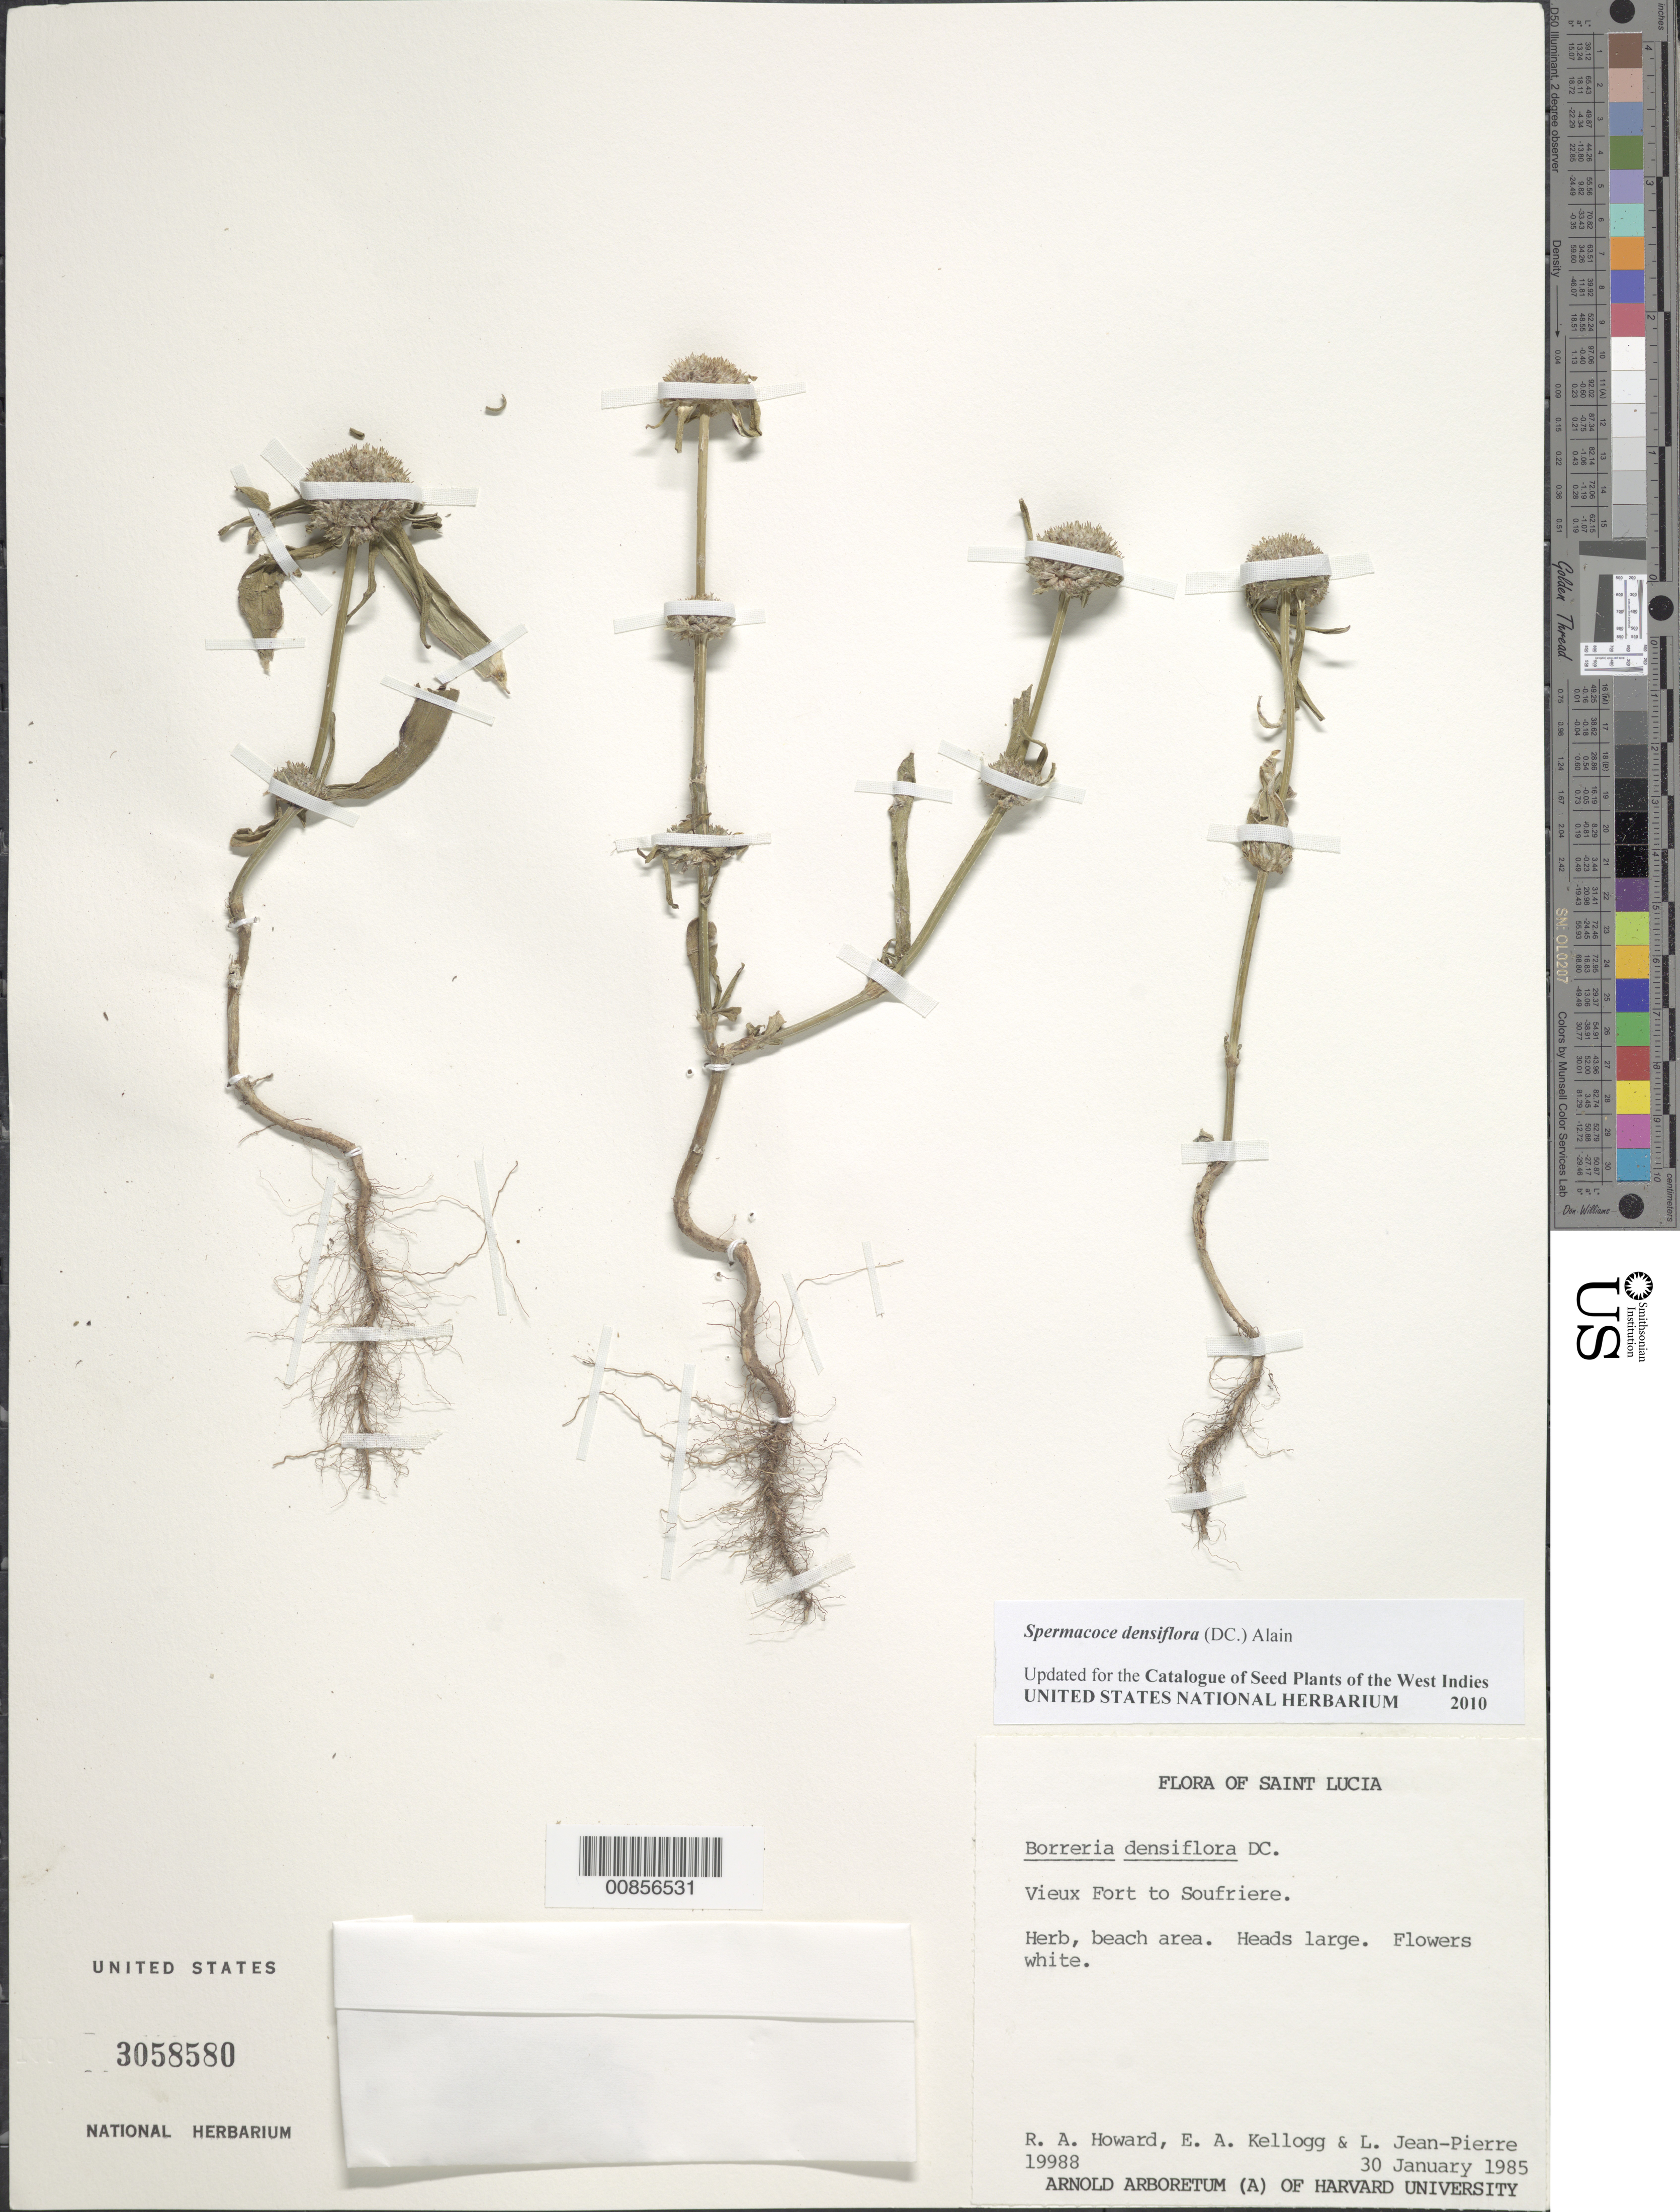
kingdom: Plantae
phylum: Tracheophyta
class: Magnoliopsida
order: Gentianales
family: Rubiaceae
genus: Spermacoce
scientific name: Spermacoce densiflora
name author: (DC.) Alain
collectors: R. A. Howard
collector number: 19988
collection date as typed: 30 Jan 1985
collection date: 1985-01-30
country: St. Lucia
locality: Vieux Fort to Soufriere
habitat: Beach area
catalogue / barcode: US 3058580